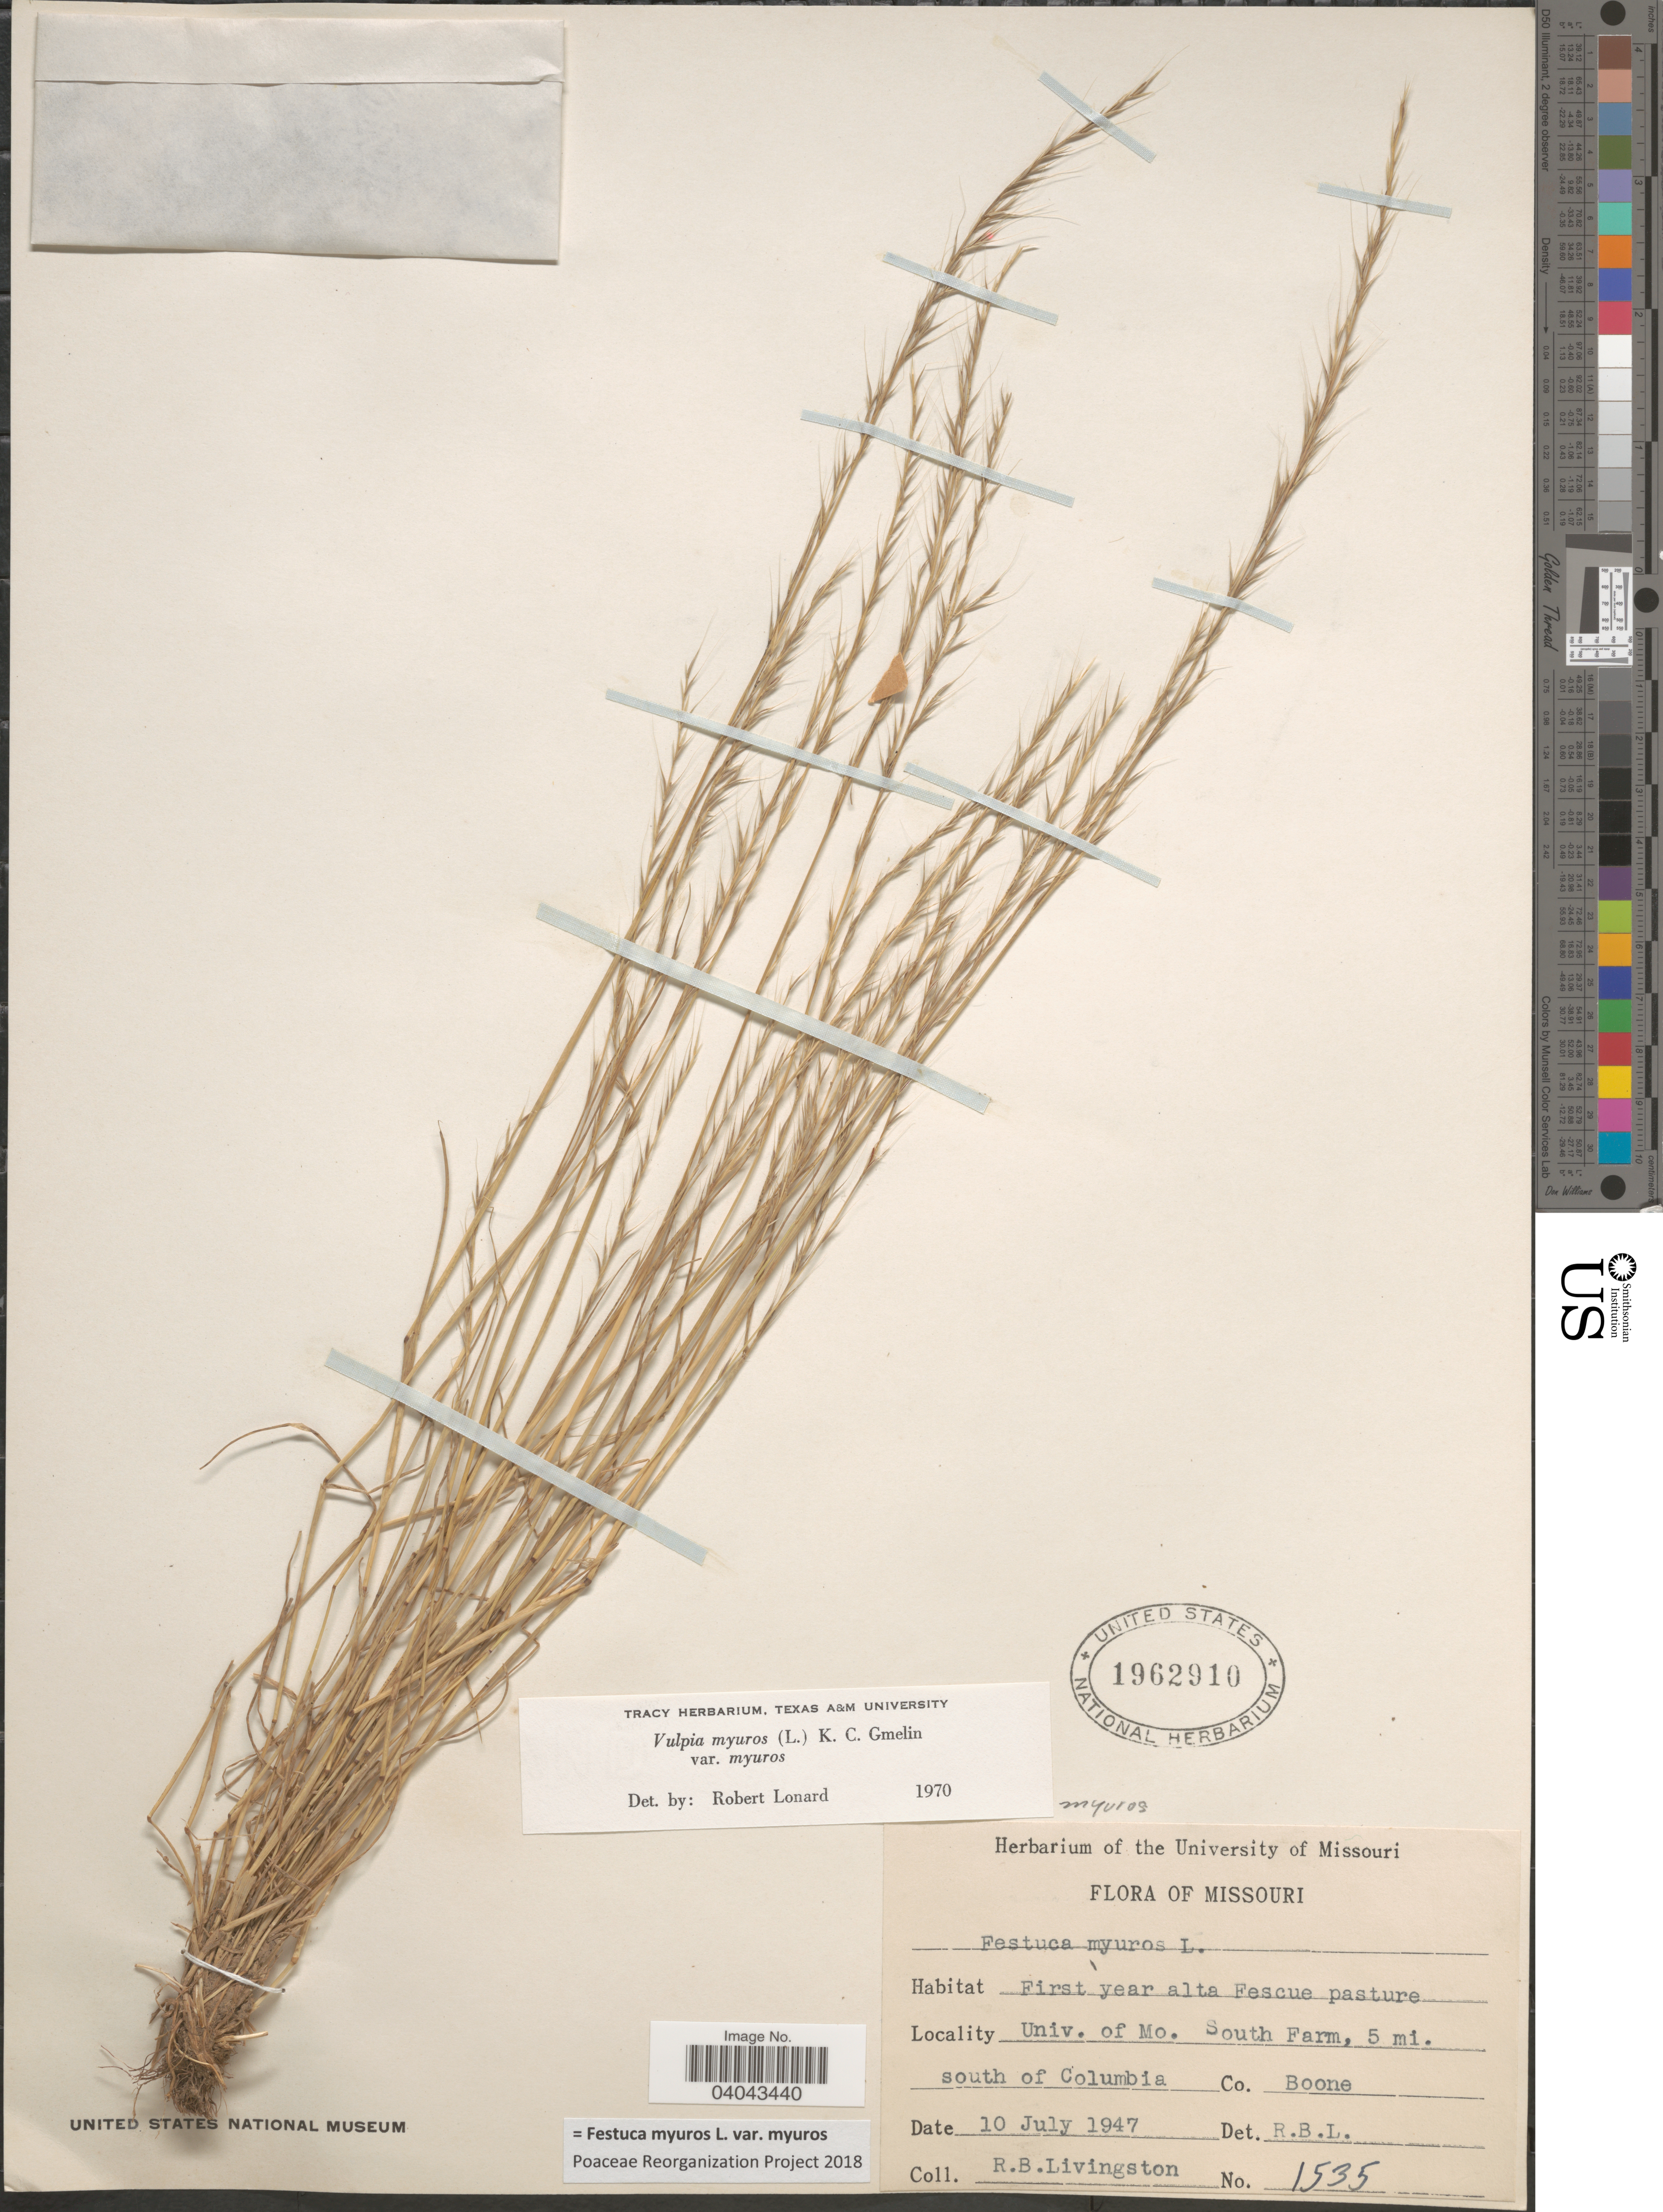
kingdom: Plantae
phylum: Tracheophyta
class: Liliopsida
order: Poales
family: Poaceae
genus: Festuca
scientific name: Festuca myuros var. myuros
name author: L.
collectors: R. Livingston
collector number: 1535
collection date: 1947-07-10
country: United States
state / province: Missouri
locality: Univ. of Mo. South Farm, 5 mi. south of Columbia. Co. Boone.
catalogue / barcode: US 1962910